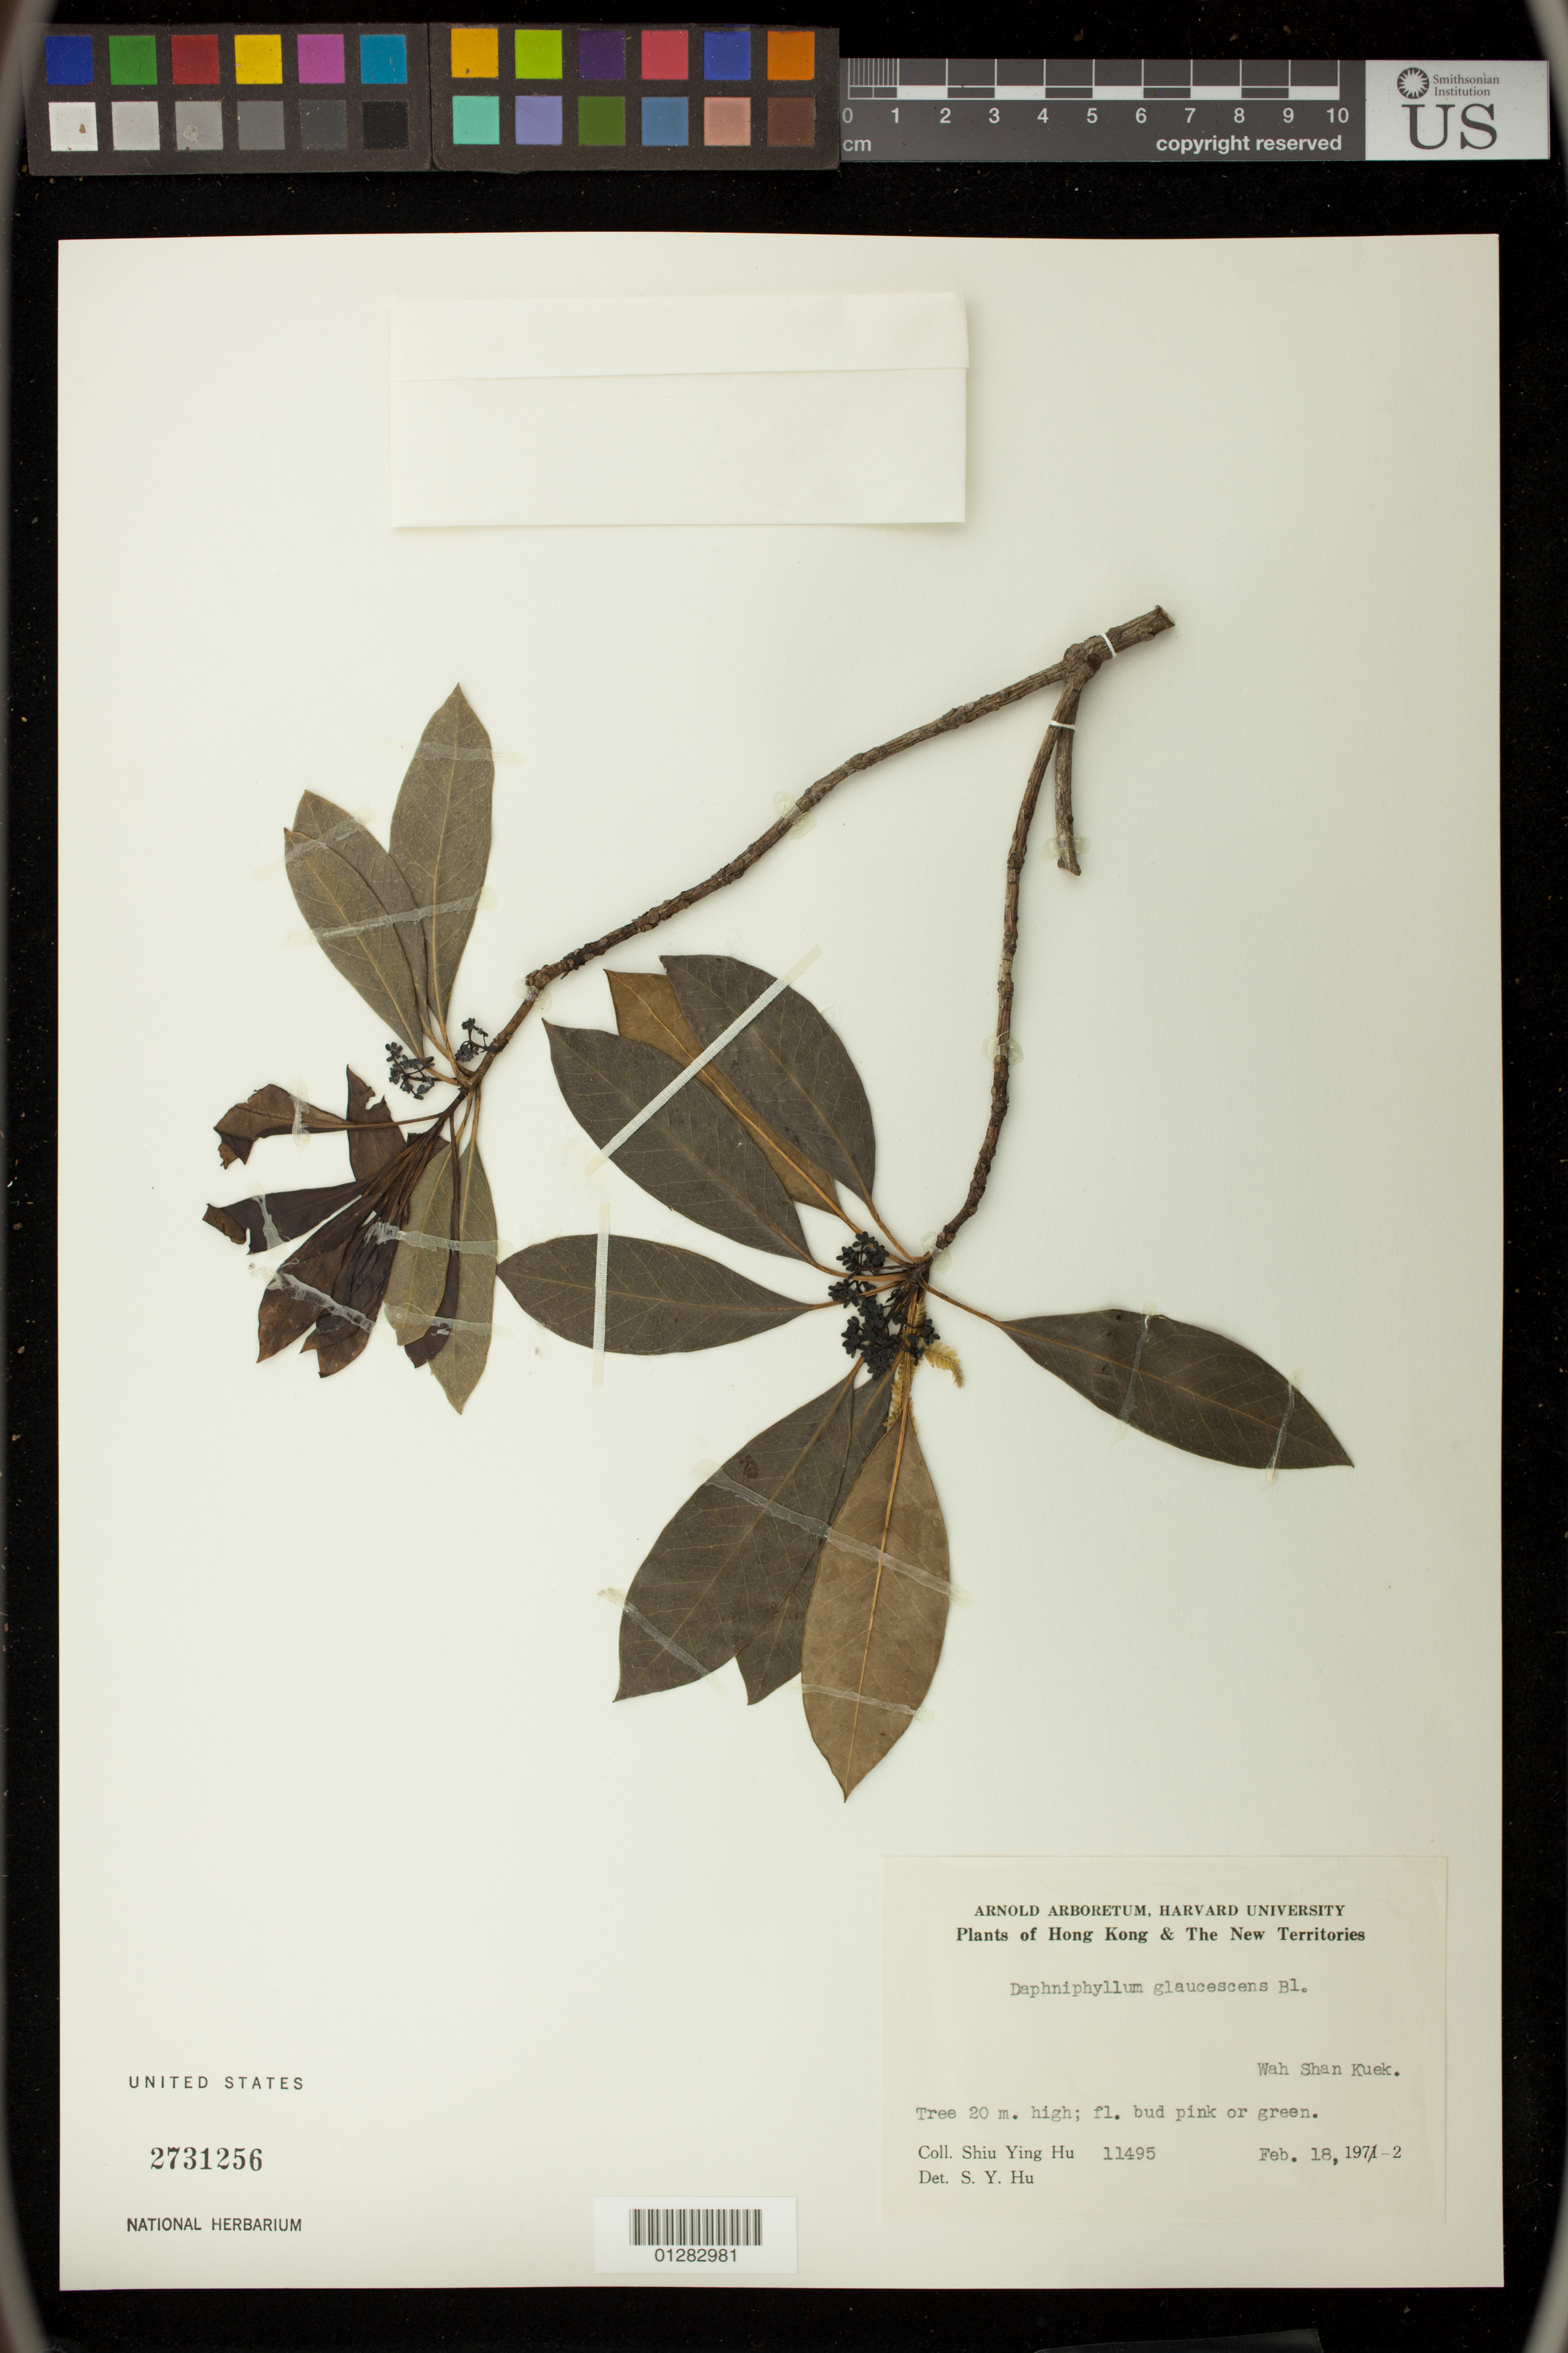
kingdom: Plantae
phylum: Tracheophyta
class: Magnoliopsida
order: Saxifragales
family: Daphniphyllaceae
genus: Daphniphyllum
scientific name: Daphniphyllum glaucescens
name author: Blume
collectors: S. Y. Hu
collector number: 11495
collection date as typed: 18 Feb 1972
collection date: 1972-02-18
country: China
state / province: Hong Kong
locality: Wah Shan Kuek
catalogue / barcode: US 2731256